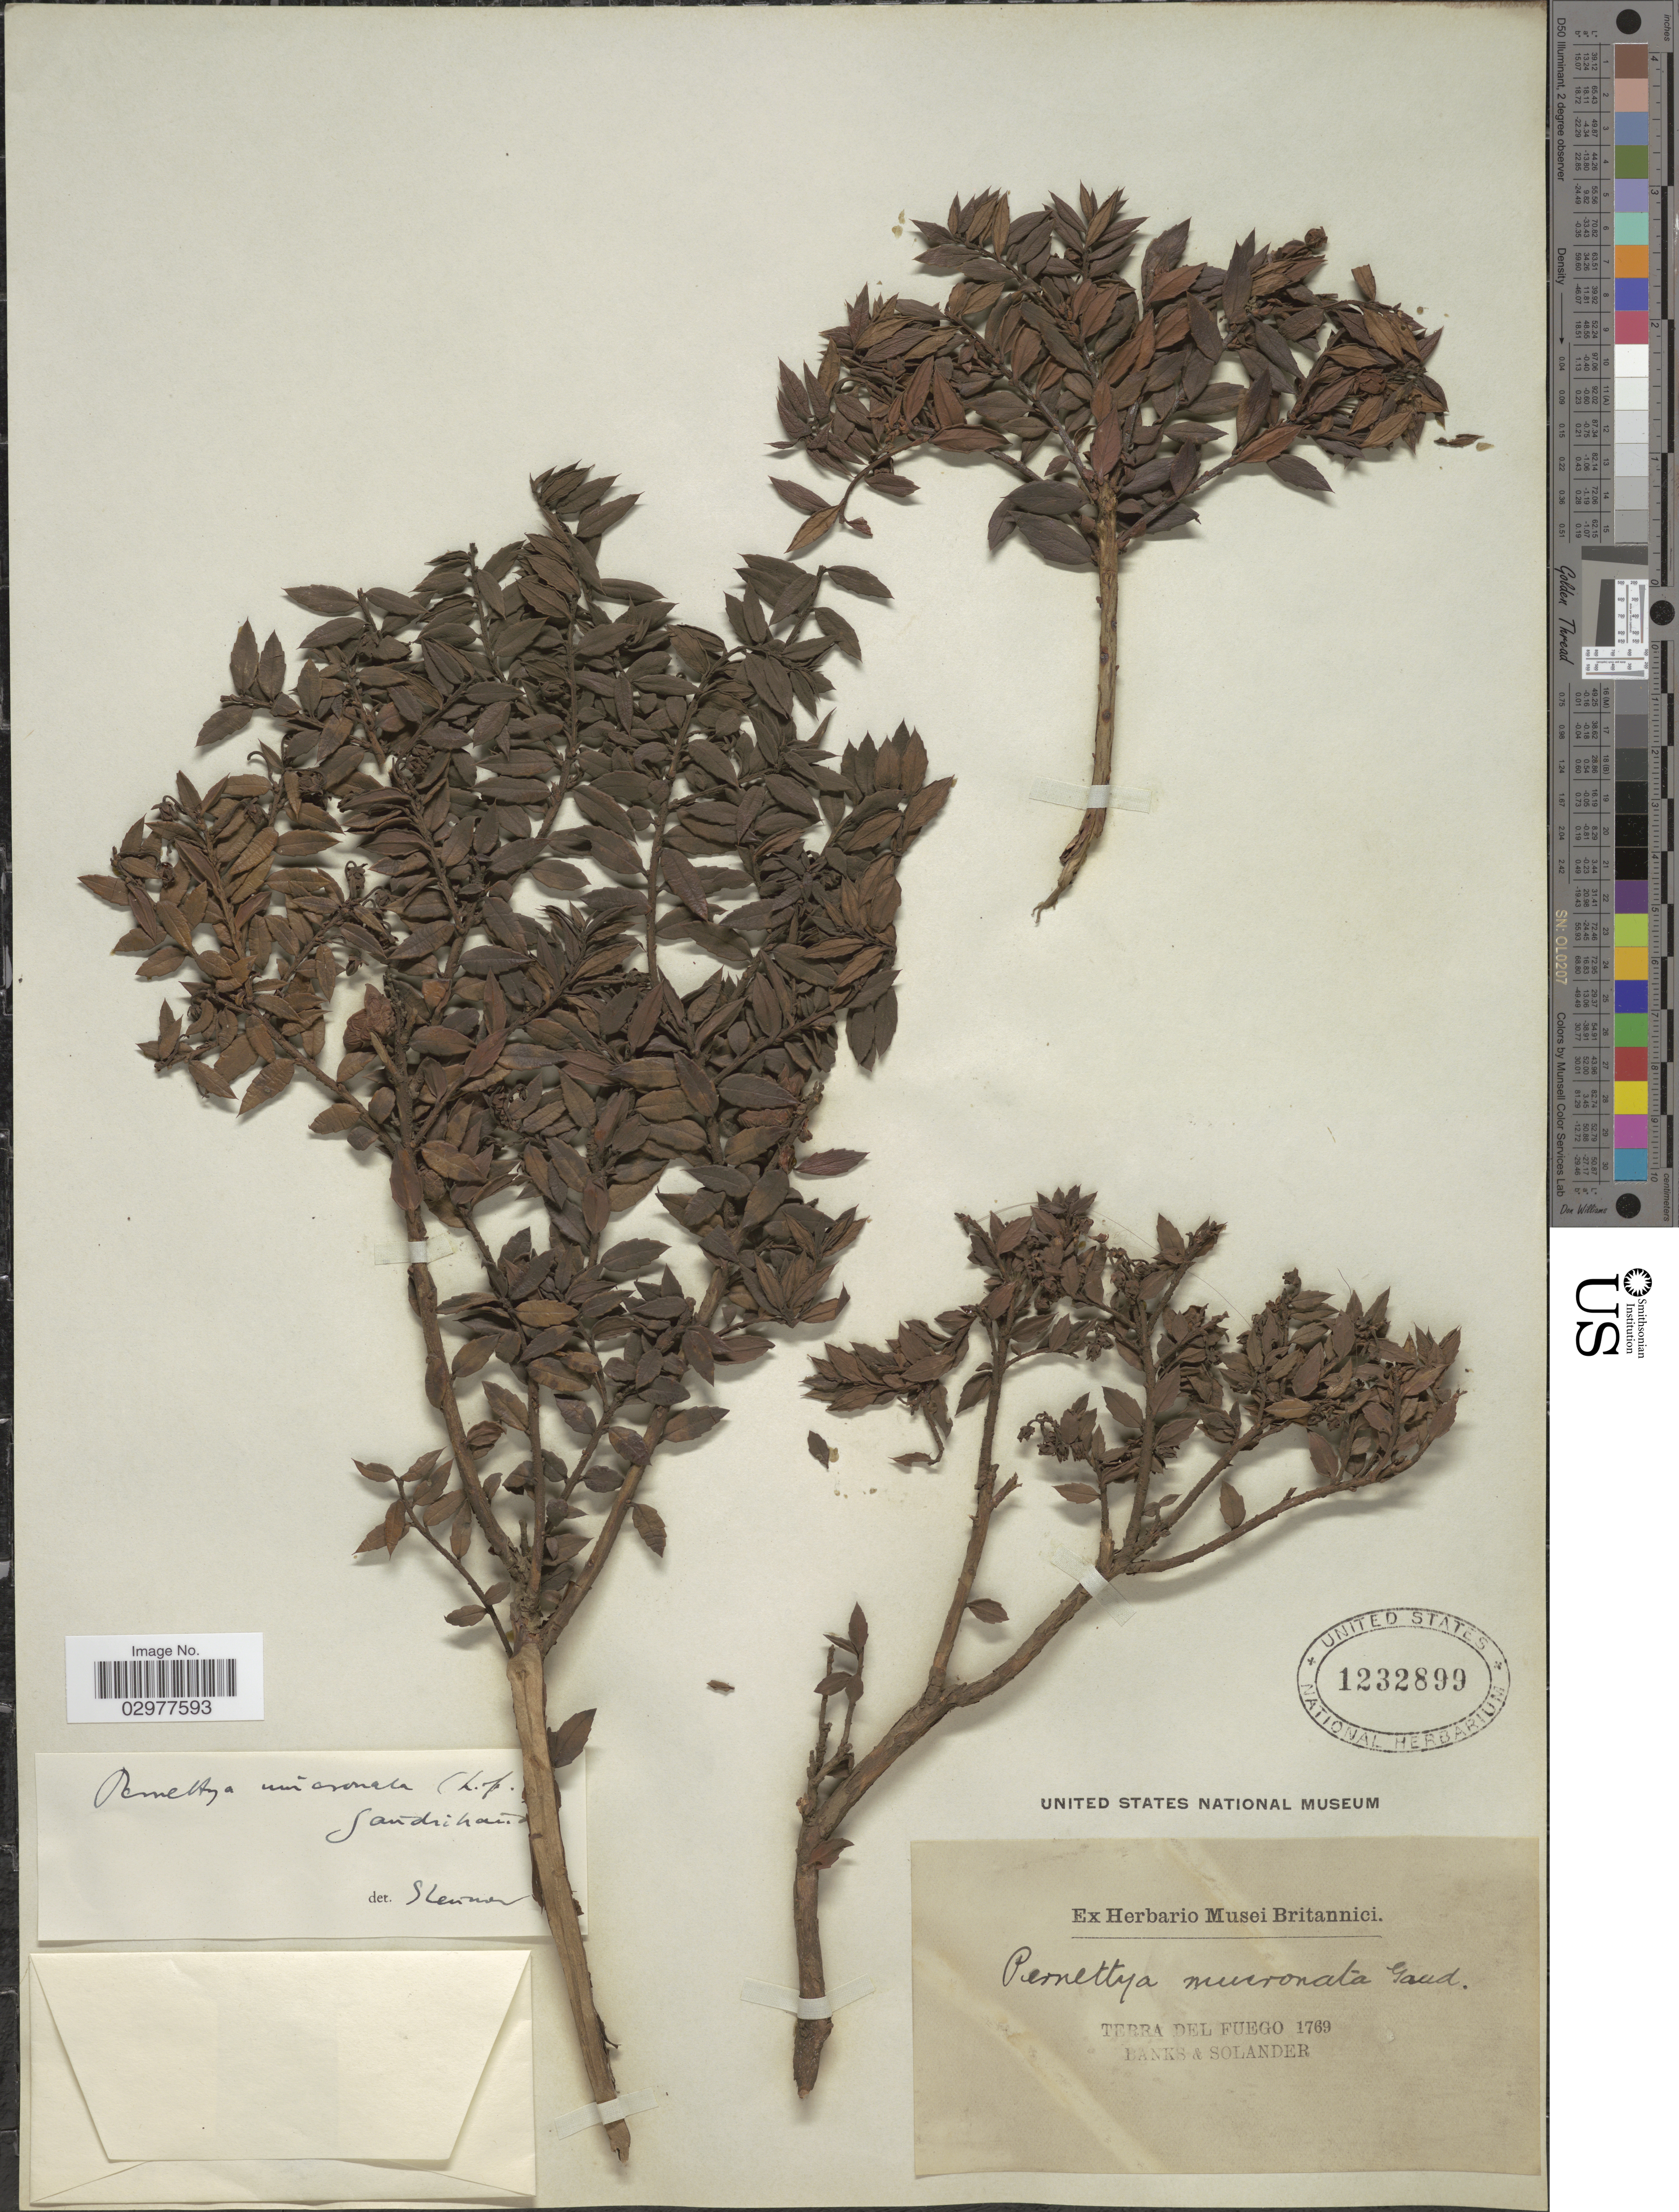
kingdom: Plantae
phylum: Tracheophyta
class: Magnoliopsida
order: Ericales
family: Ericaceae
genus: Pernettya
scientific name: Pernettya mucronata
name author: (L. f.) Gaudich. ex A. Spreng.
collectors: -- Banks & -- Solander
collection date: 1769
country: Argentina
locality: Terra del Fuego.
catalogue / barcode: US 1232899